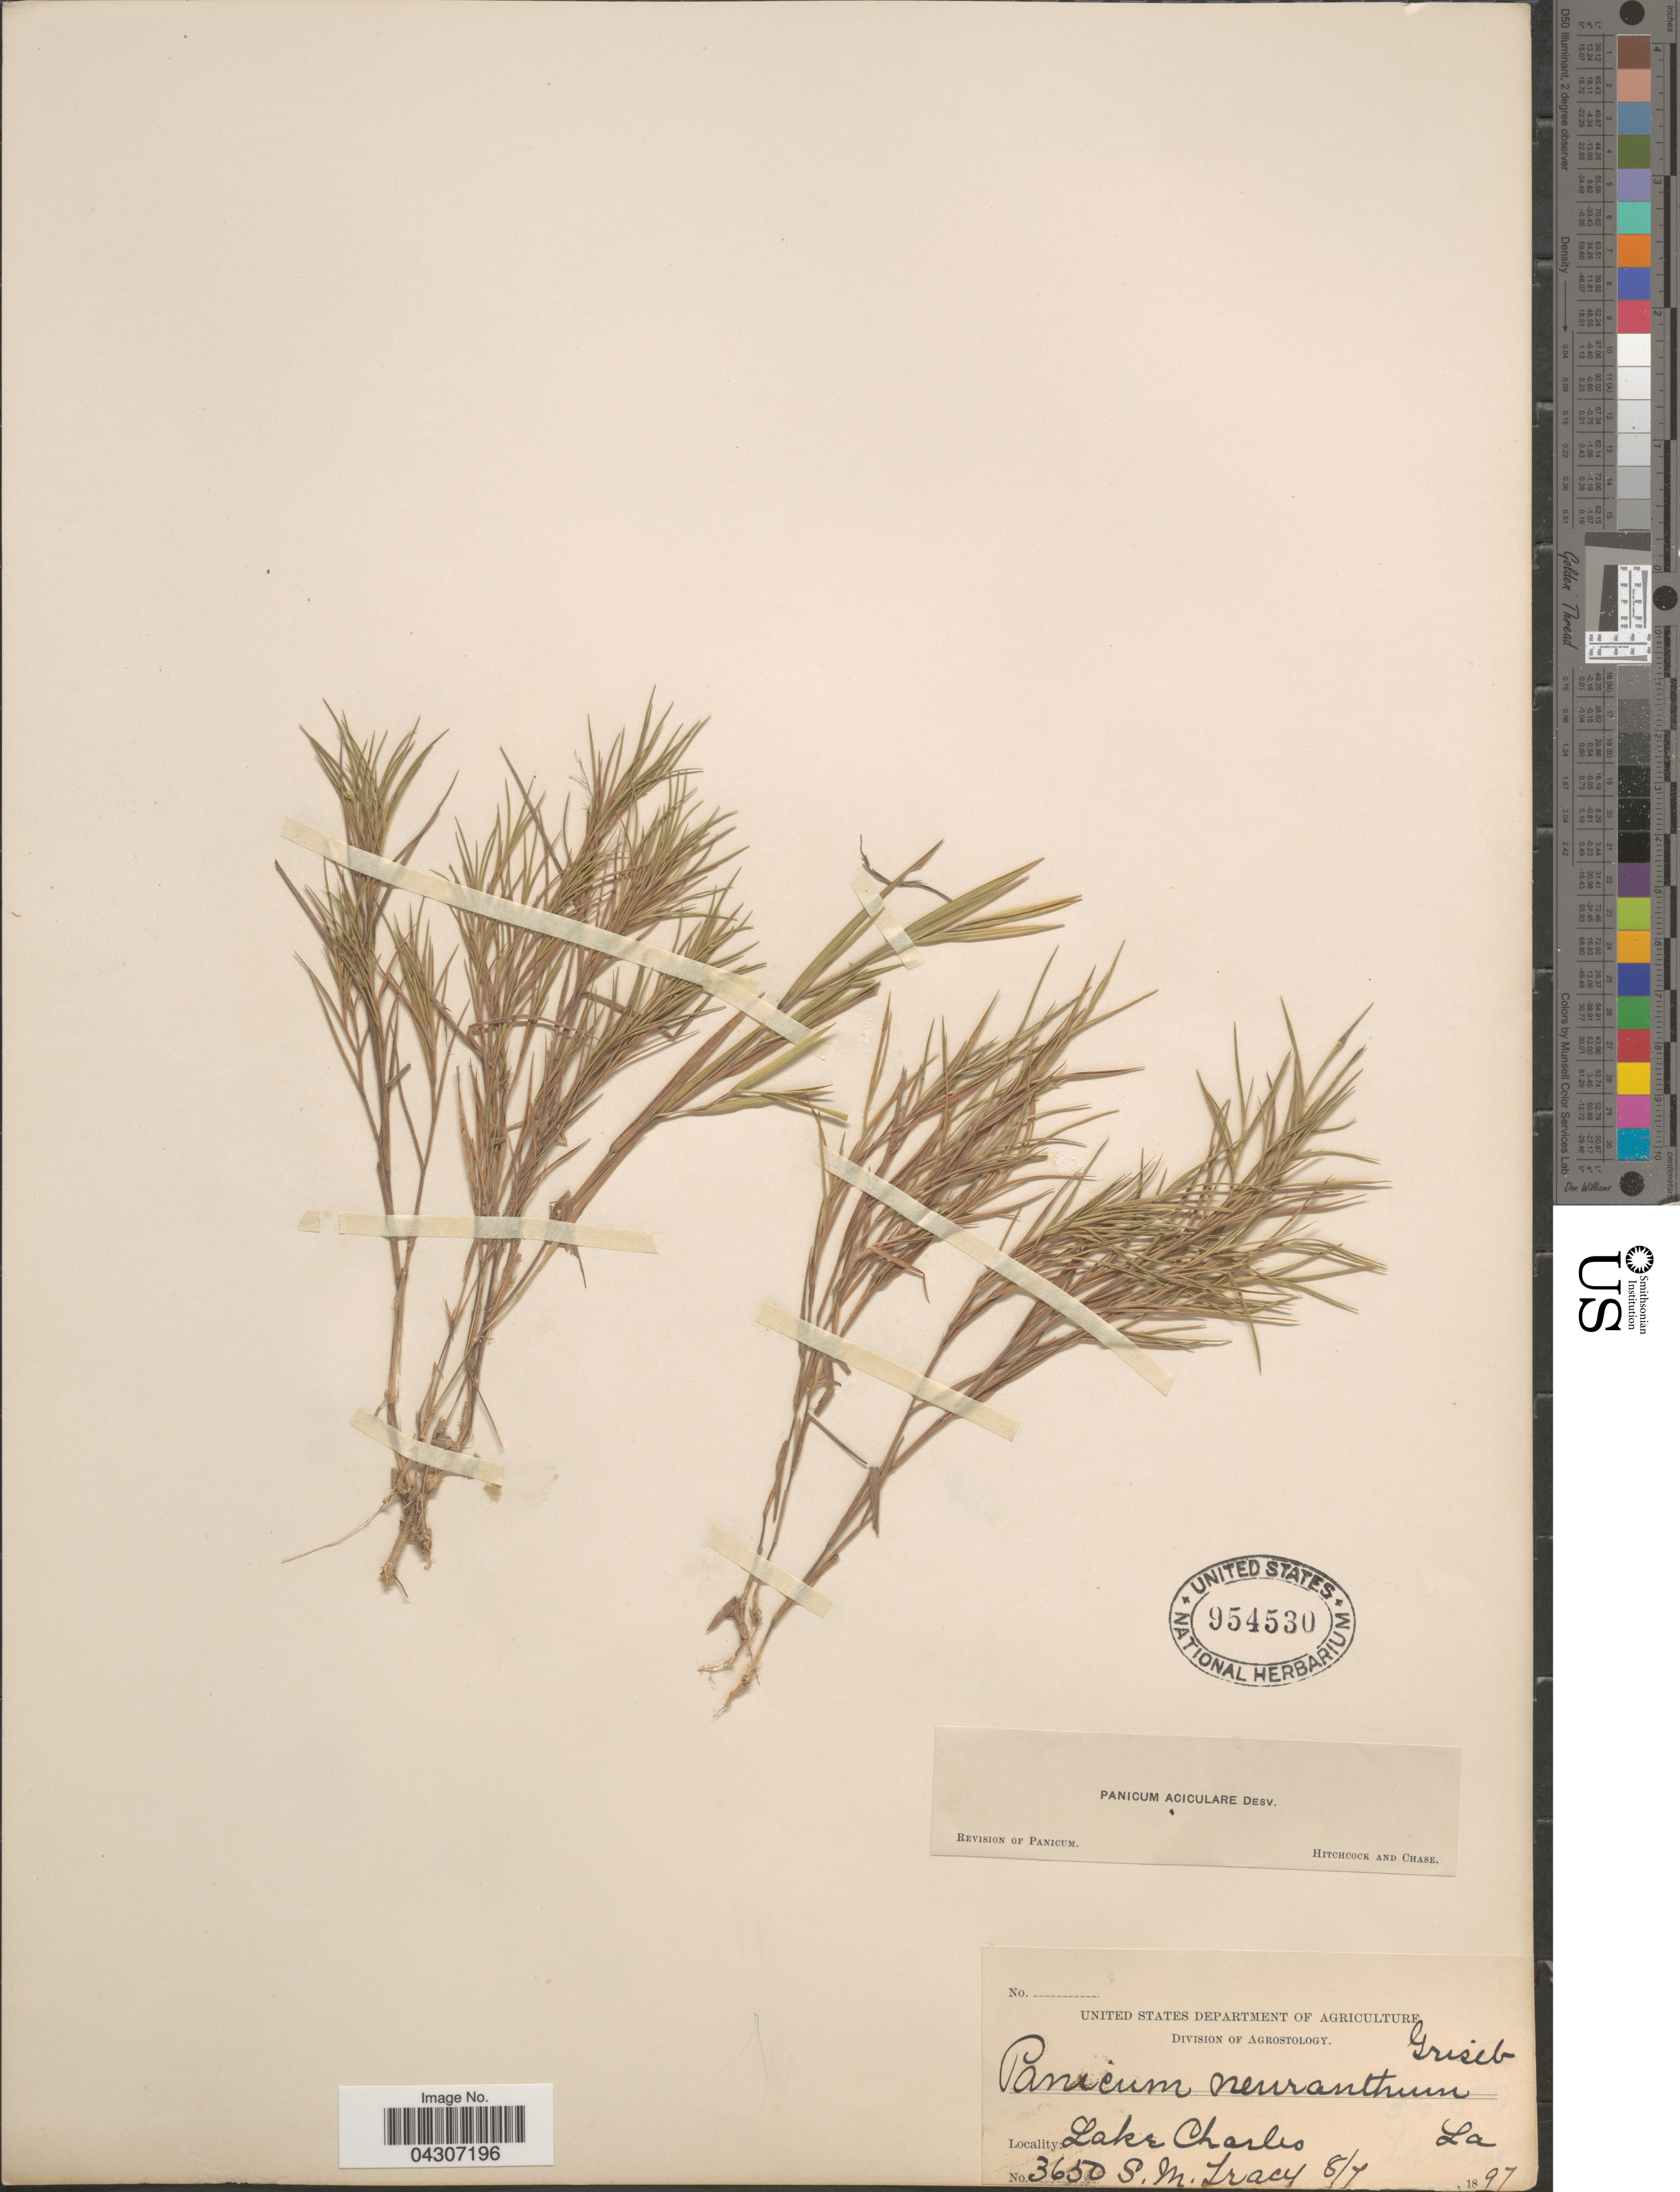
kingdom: Plantae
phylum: Tracheophyta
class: Liliopsida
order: Poales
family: Poaceae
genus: Dichanthelium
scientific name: Dichanthelium aciculare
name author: (Desv. ex Poir.) Gould & C.A. Clark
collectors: S. M. Tracy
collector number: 3650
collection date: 1897-08-07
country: United States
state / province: Louisiana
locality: Lake Charles.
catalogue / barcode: US 954530